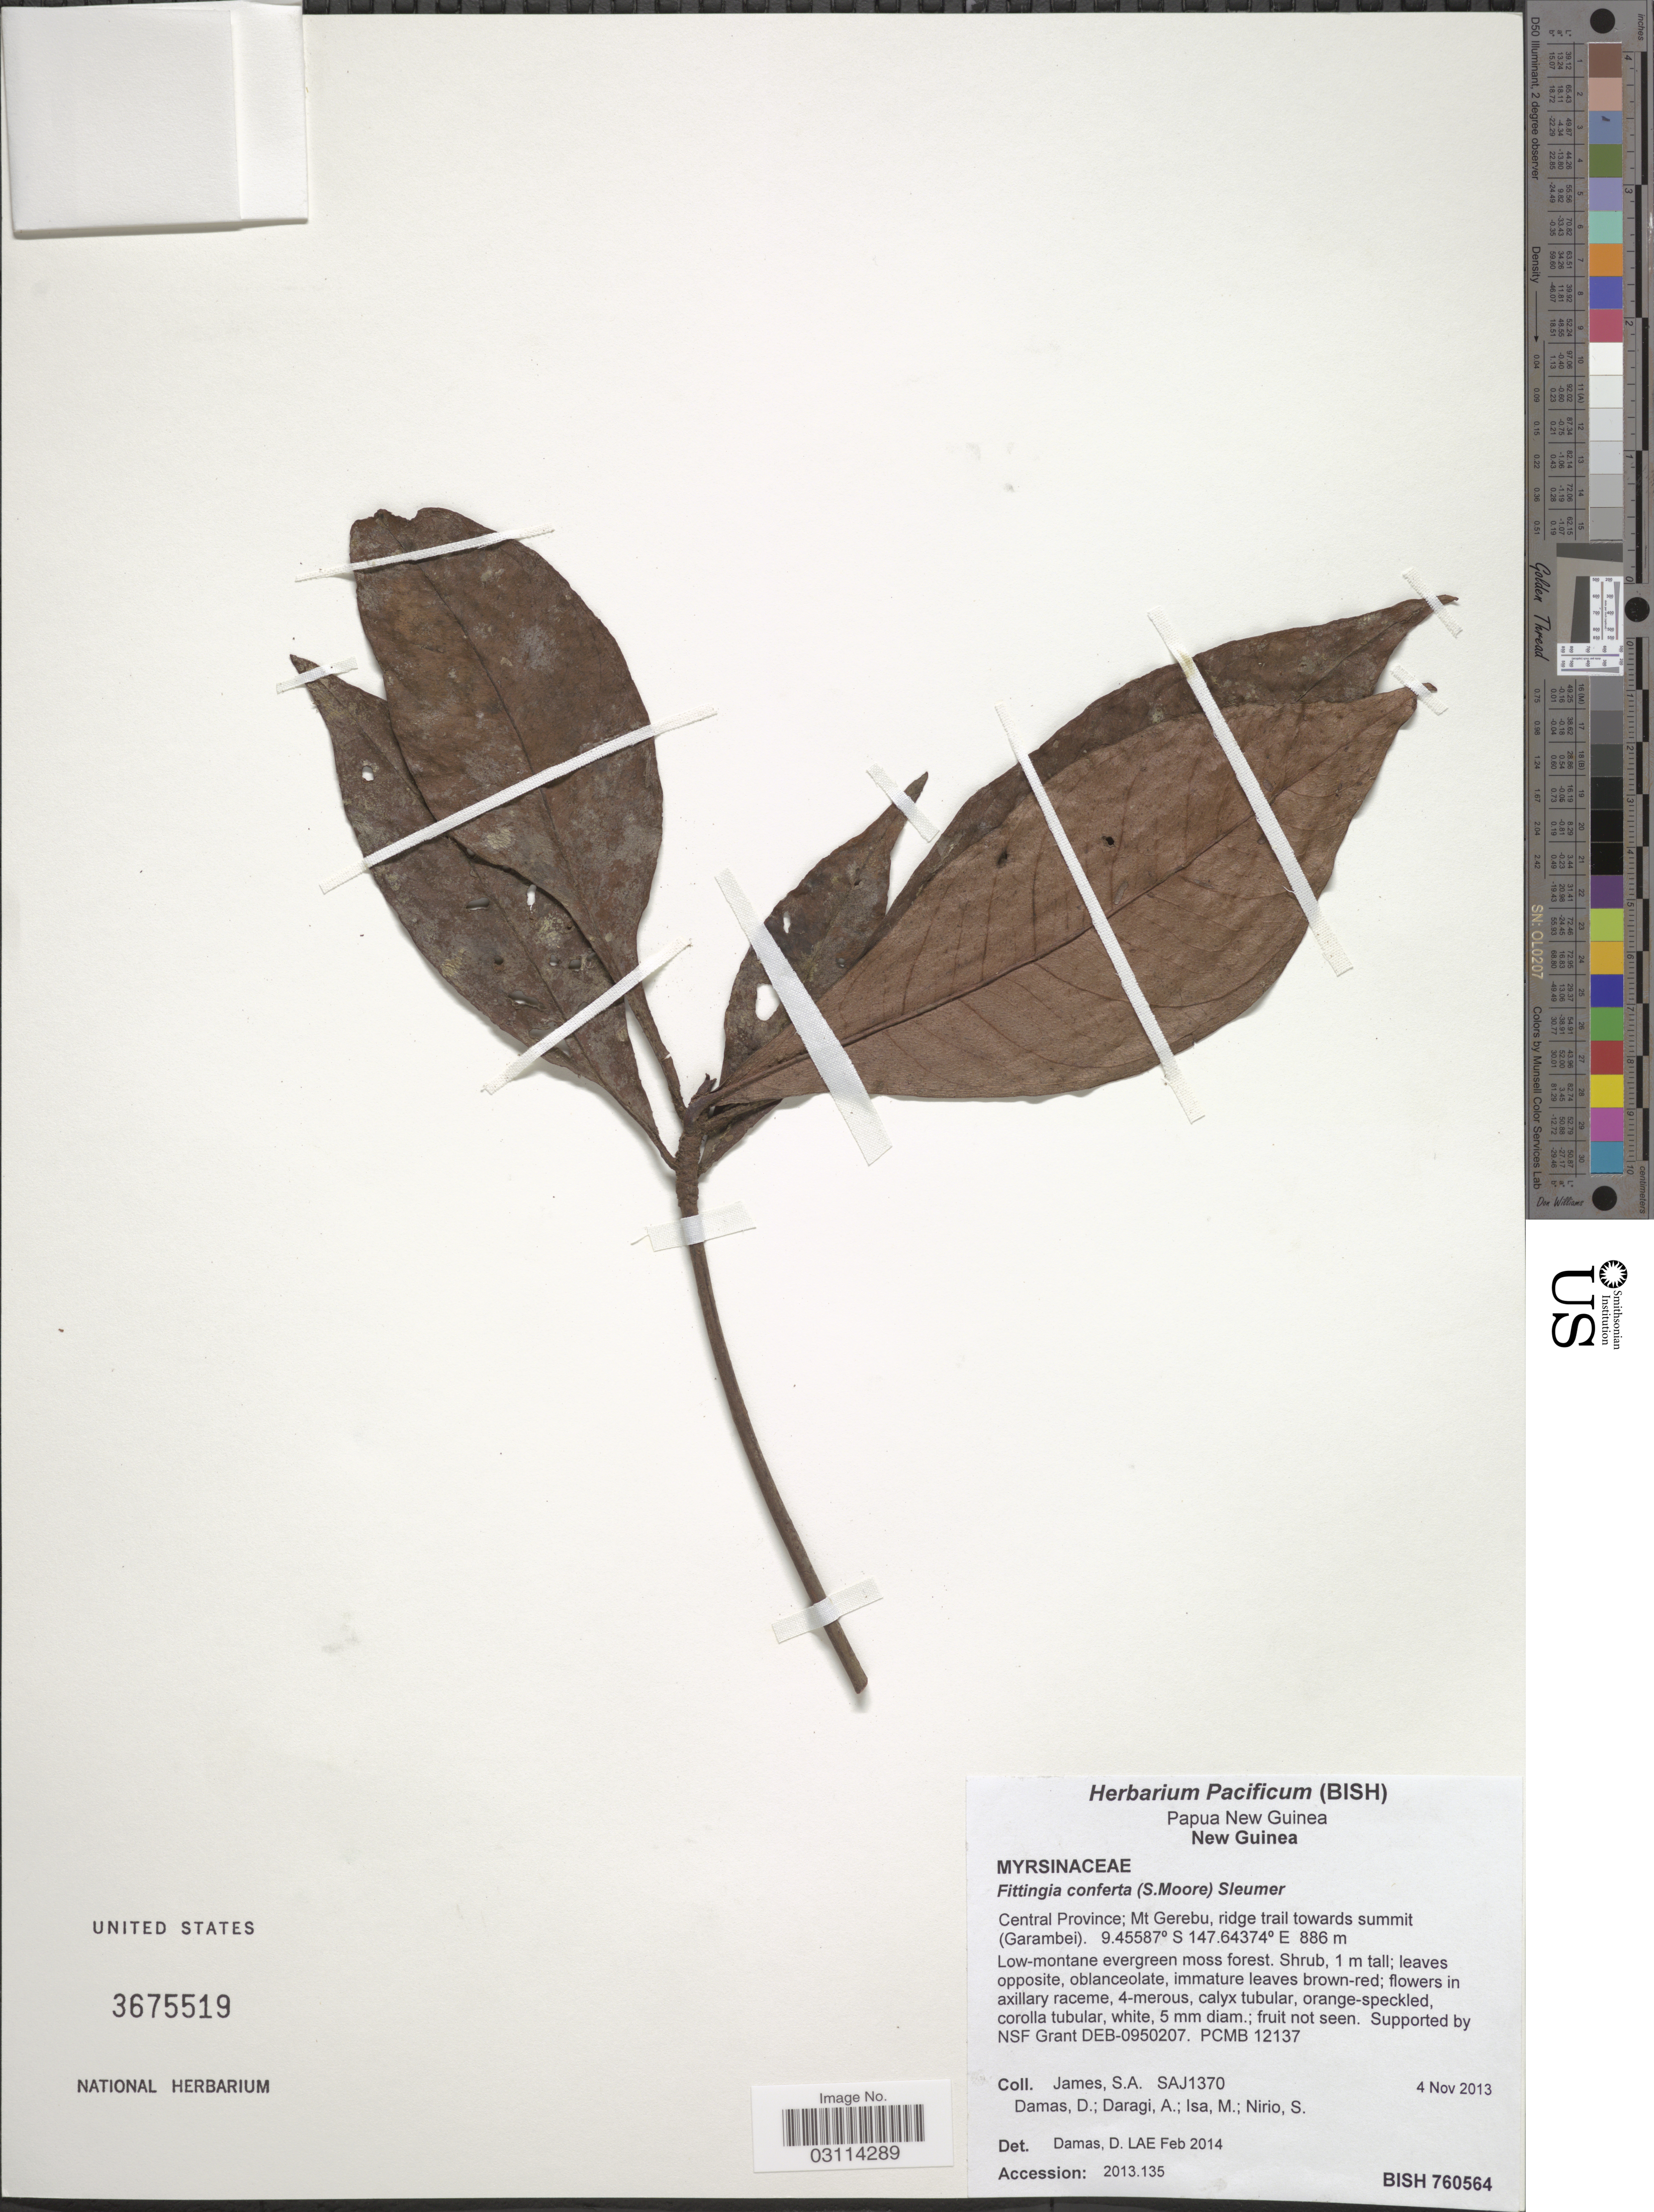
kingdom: Plantae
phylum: Tracheophyta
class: Magnoliopsida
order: Ericales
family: Primulaceae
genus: Fittingia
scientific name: Fittingia conferta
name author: (S. Moore) Sleumer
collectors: S. James, D. Damas, A. Daragi, M. Isa & S. Nirio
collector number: SAJ1370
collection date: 2013-11-04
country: Papua New Guinea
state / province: Central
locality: New Guinea. Central Province; Mt Gerebu, ridge trail towards summit (Garambei).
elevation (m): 886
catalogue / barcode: US 3675519